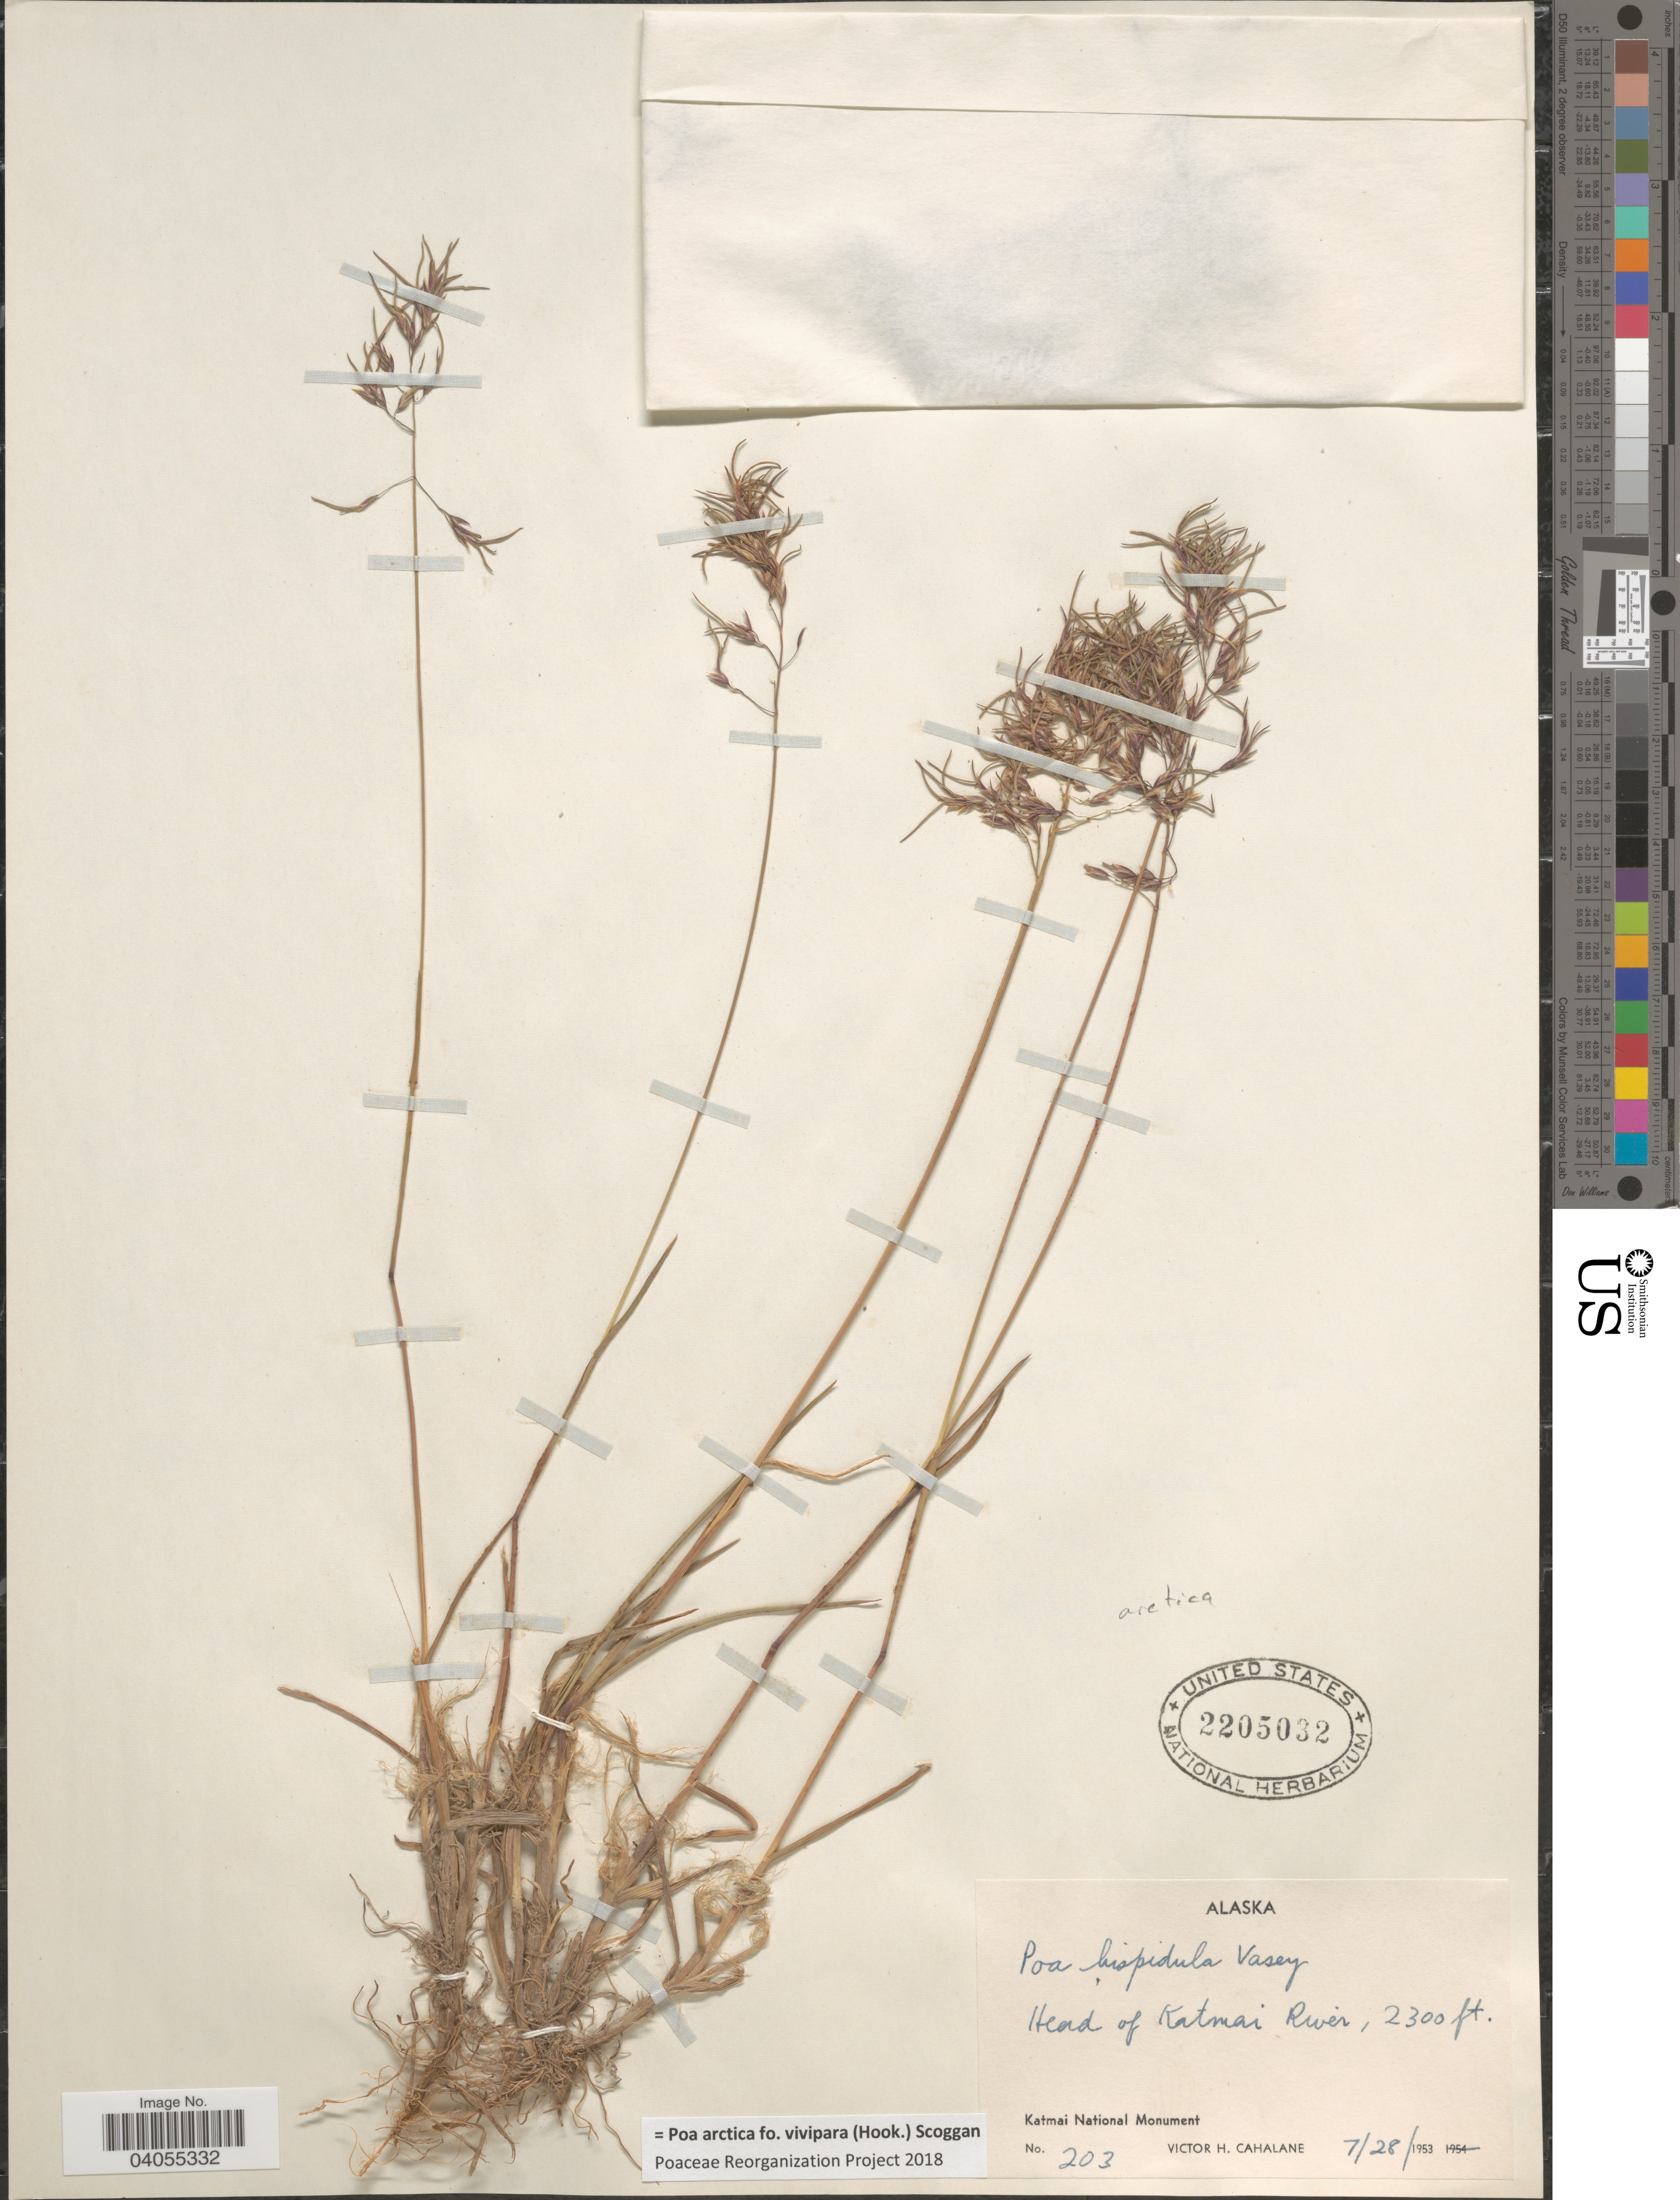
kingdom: Plantae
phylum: Tracheophyta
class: Liliopsida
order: Poales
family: Poaceae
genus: Poa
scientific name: Poa arctica f. vivipara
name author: (Hook.) Scoggan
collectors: V. Cahalane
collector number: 203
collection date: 1953-07-28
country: United States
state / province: Alaska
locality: Head of Katmai River. Katmai National Monument.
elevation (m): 701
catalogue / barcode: US 2205032